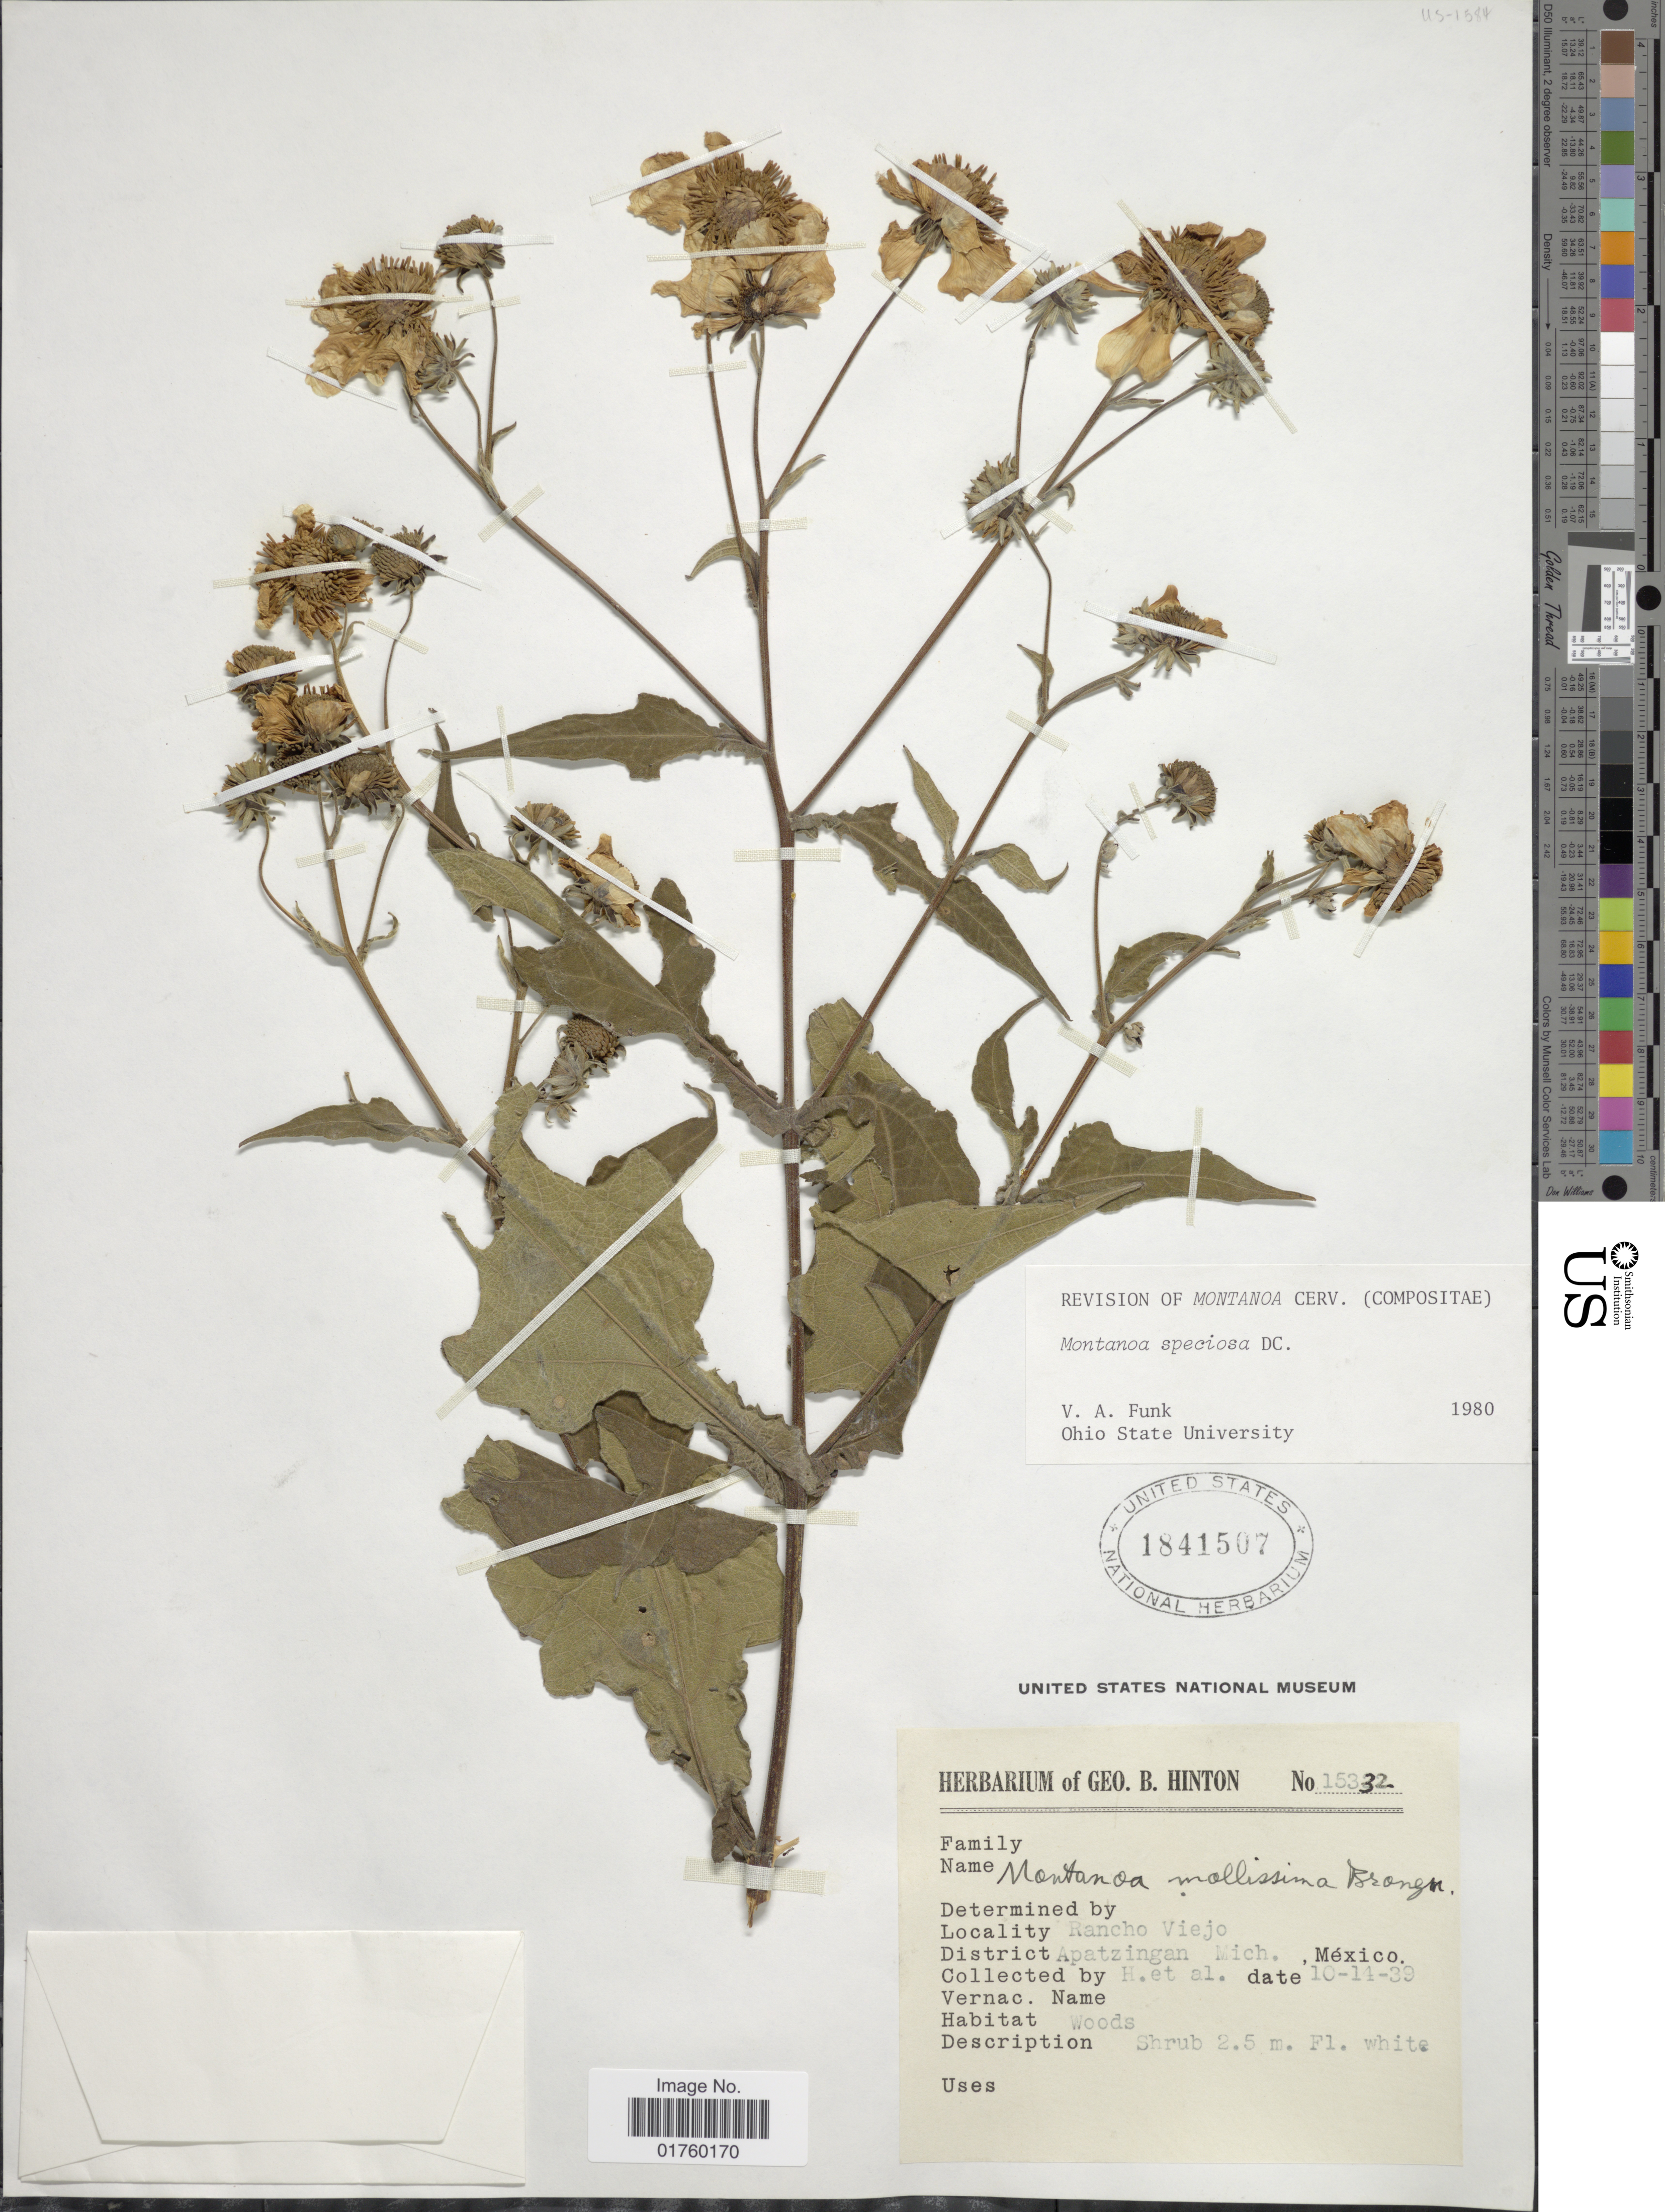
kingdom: Plantae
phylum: Tracheophyta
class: Magnoliopsida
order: Asterales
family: Asteraceae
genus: Montanoa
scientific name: Montanoa speciosa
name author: (DC.) Sch. Bip. ex K. Koch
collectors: G. B. Hinton & et al.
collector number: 15332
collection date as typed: Transcribed d/m/y: 14/10/39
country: Mexico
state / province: Michoacán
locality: Rancho Viejo, District Apatzingan.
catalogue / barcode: US 1841507